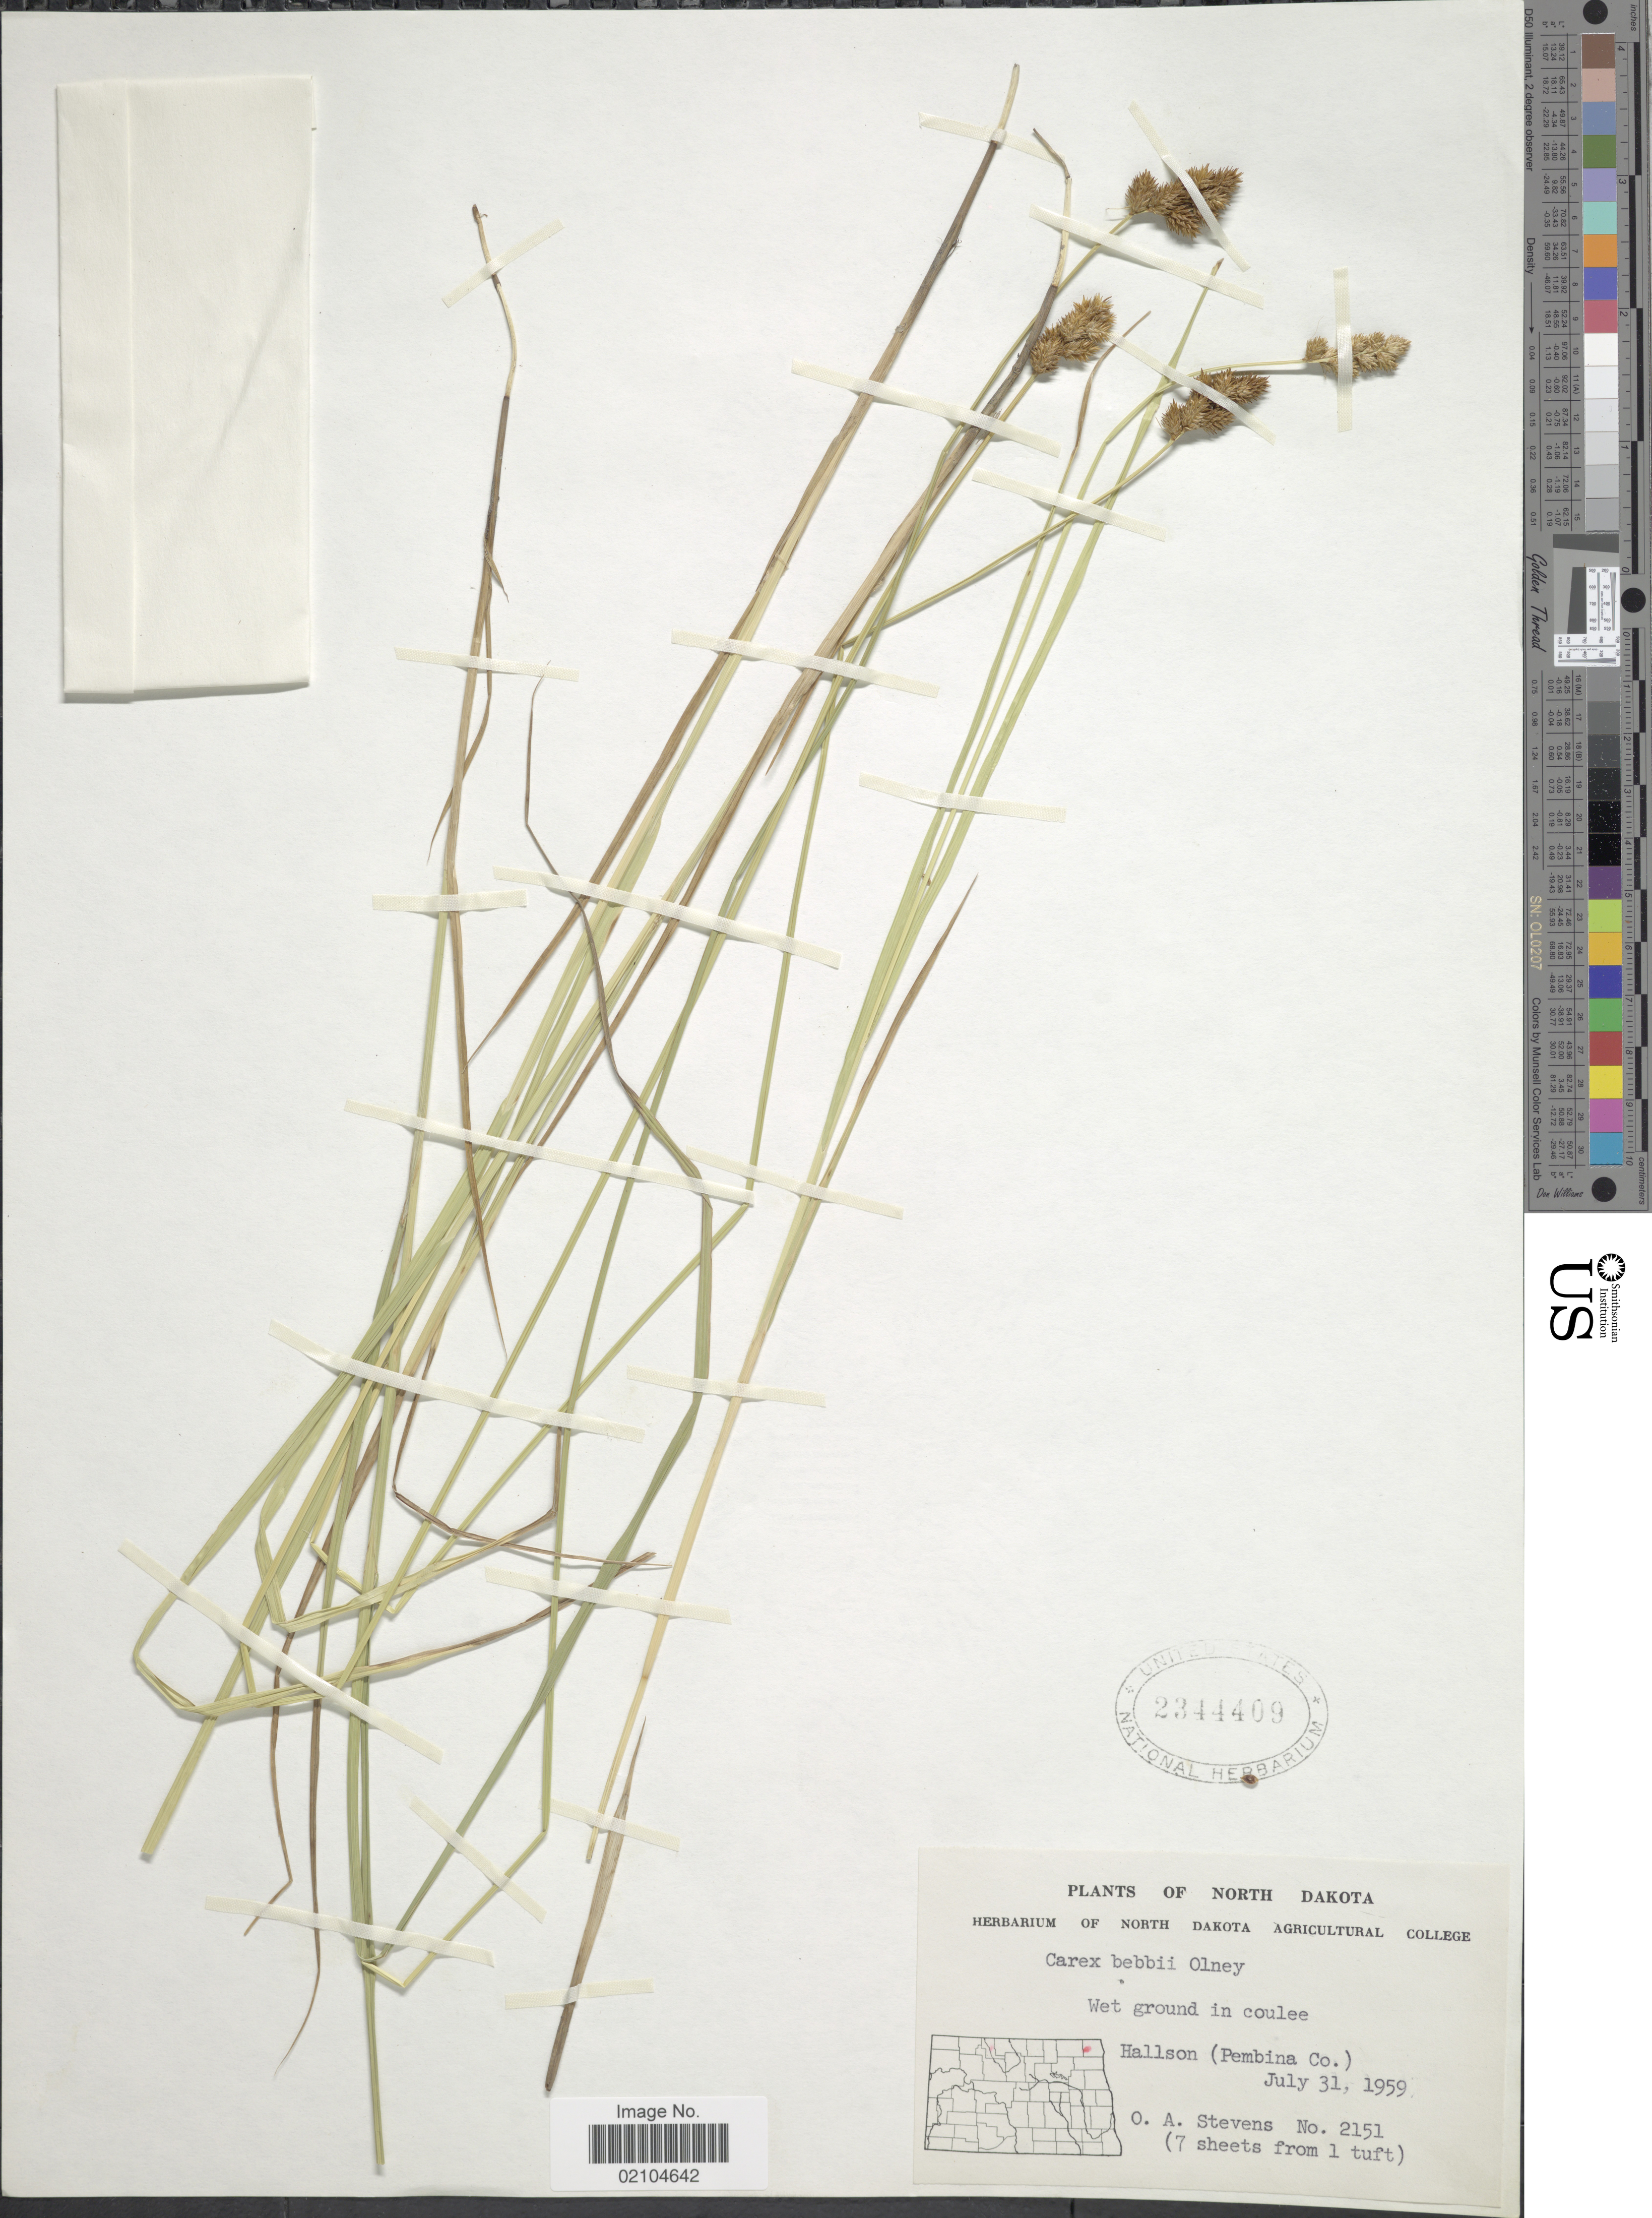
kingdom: Plantae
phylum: Tracheophyta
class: Liliopsida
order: Poales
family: Cyperaceae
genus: Carex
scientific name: Carex bebbii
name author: (L.H. Bailey) Olney ex Fernald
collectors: O. A. Stevens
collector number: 2151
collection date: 1959-07-31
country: United States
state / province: North Dakota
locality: Hallson (Pembina Co.)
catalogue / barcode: US 2344409